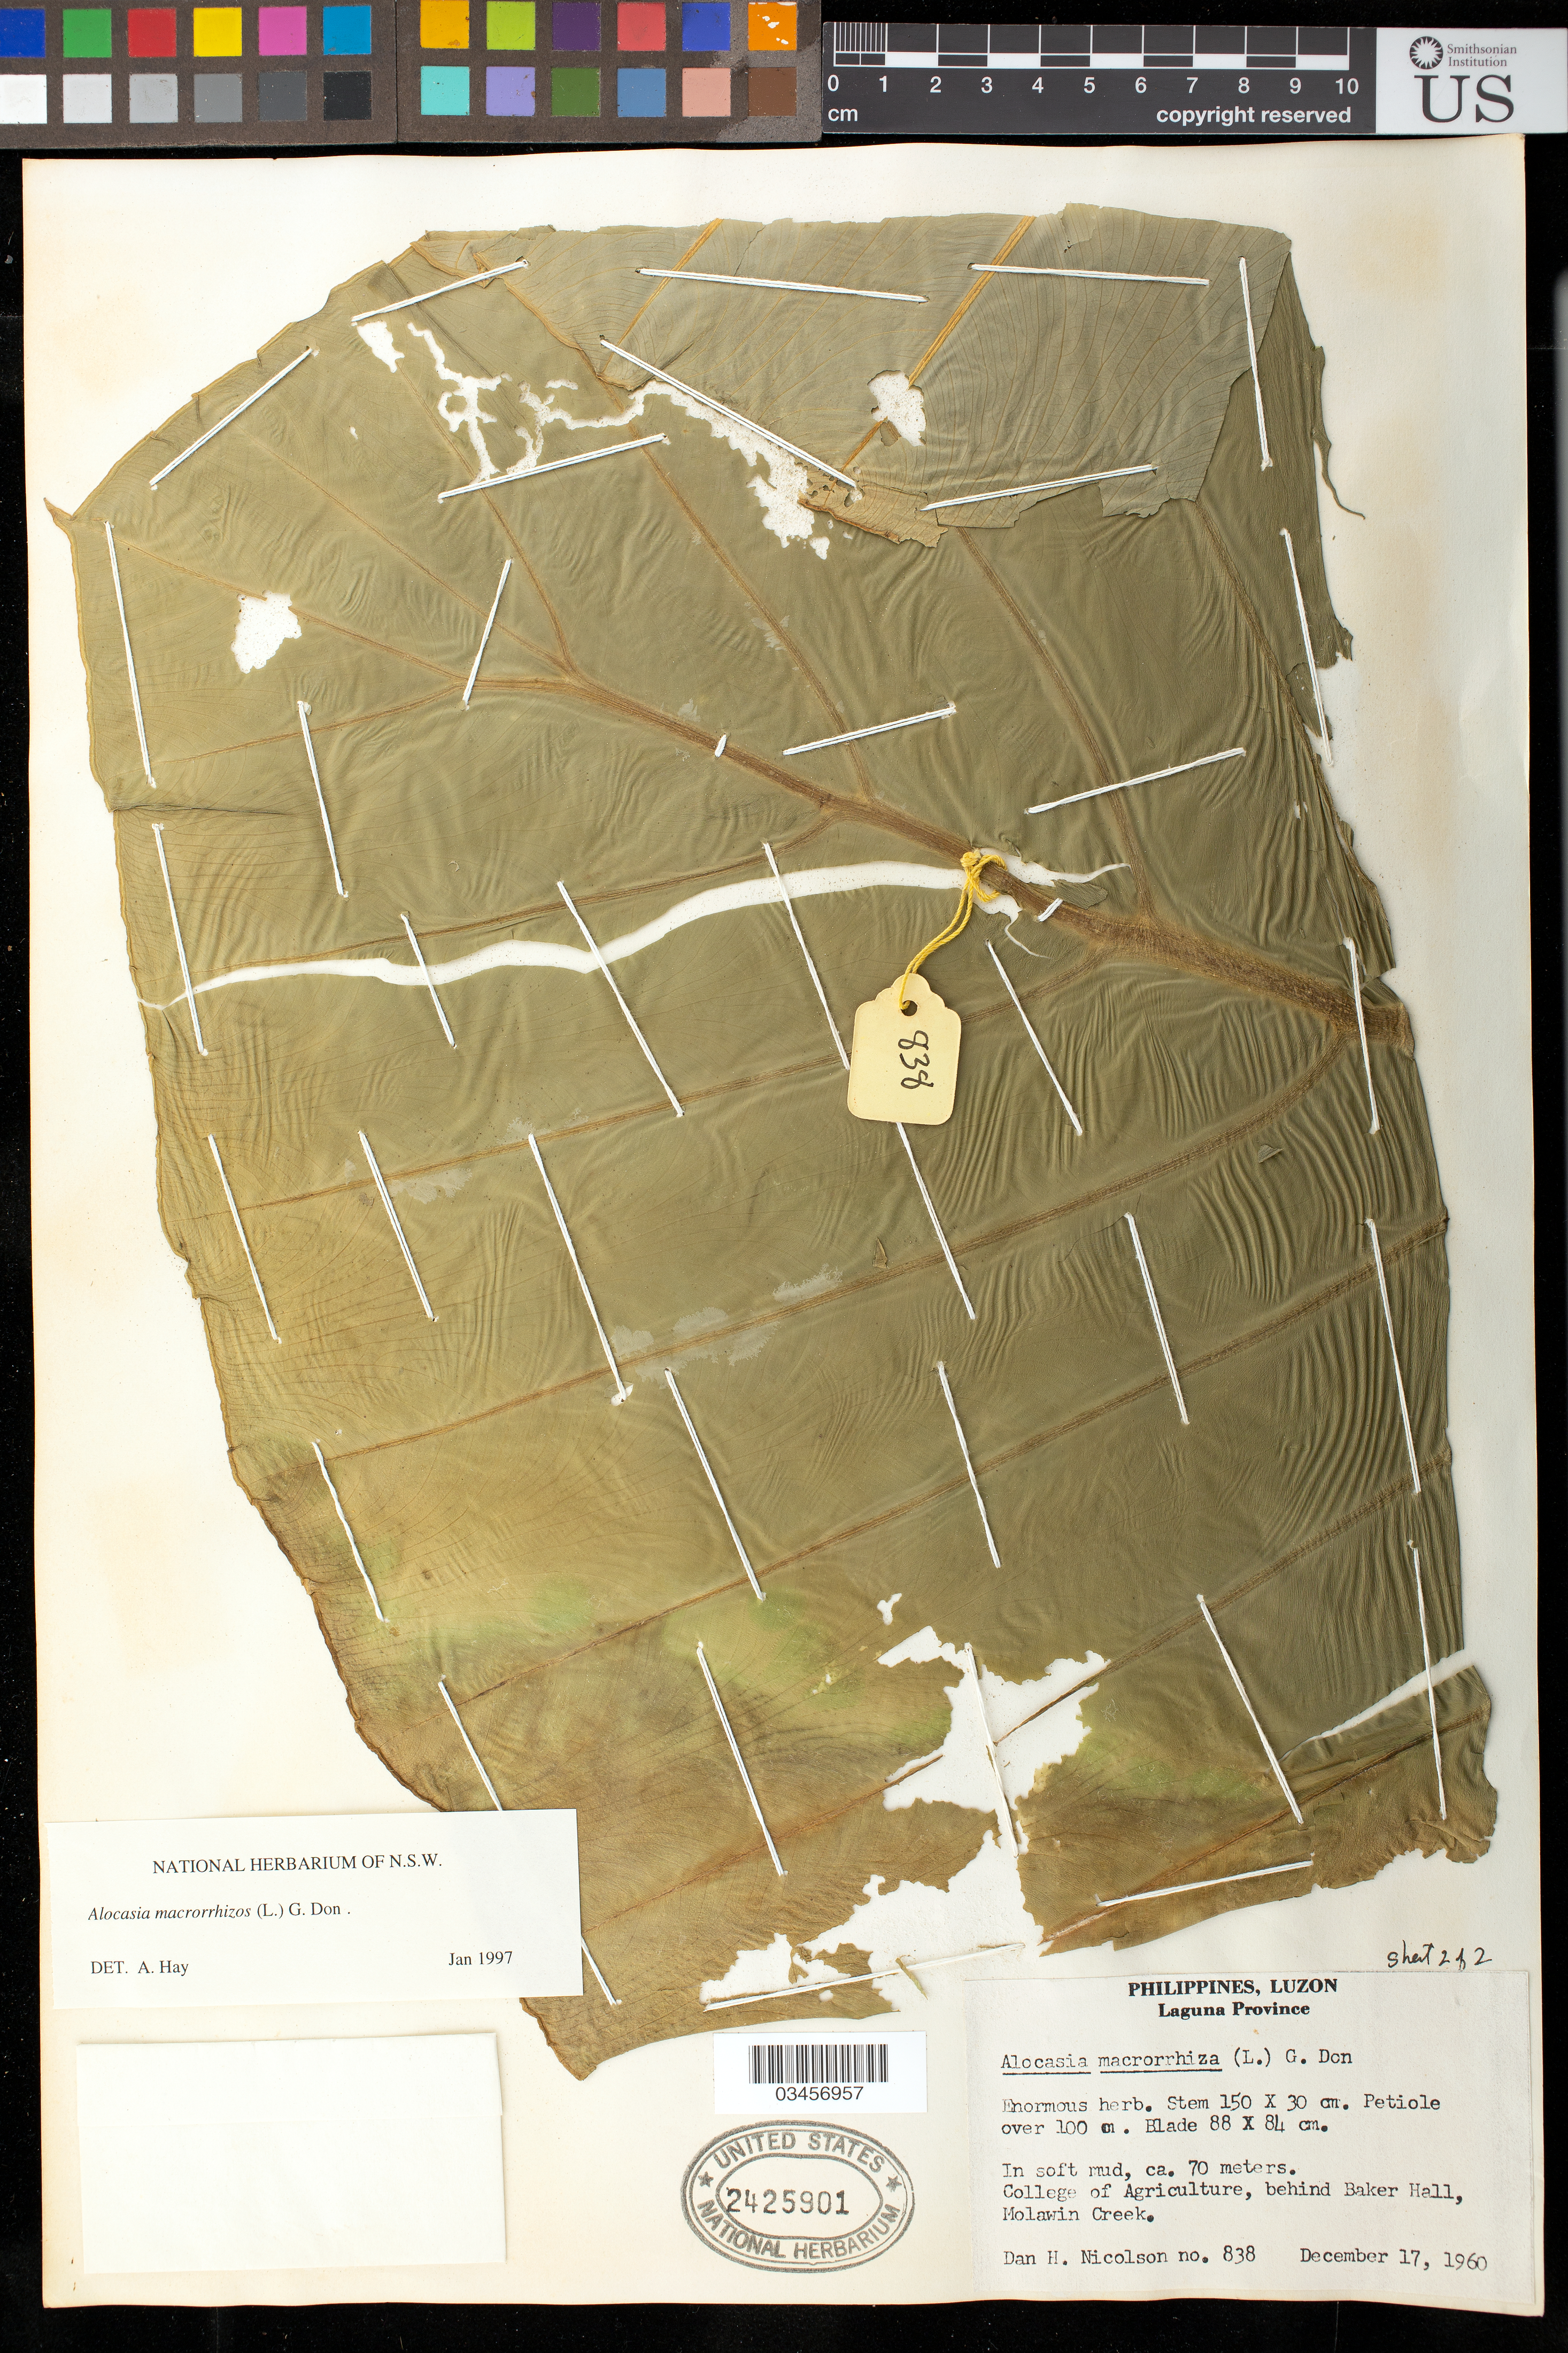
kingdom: Plantae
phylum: Tracheophyta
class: Liliopsida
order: Alismatales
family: Araceae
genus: Alocasia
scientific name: Alocasia macrorrhiza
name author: (L.) Schott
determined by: Hay, A.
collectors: D. H. Nicolson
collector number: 838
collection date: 1960-12-17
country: Philippines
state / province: Calabarzon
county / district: Laguna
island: Luzon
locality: College of Agriculture, behind Baker Hall, Molawin Creek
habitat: In soft mud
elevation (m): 70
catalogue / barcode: US 2425901